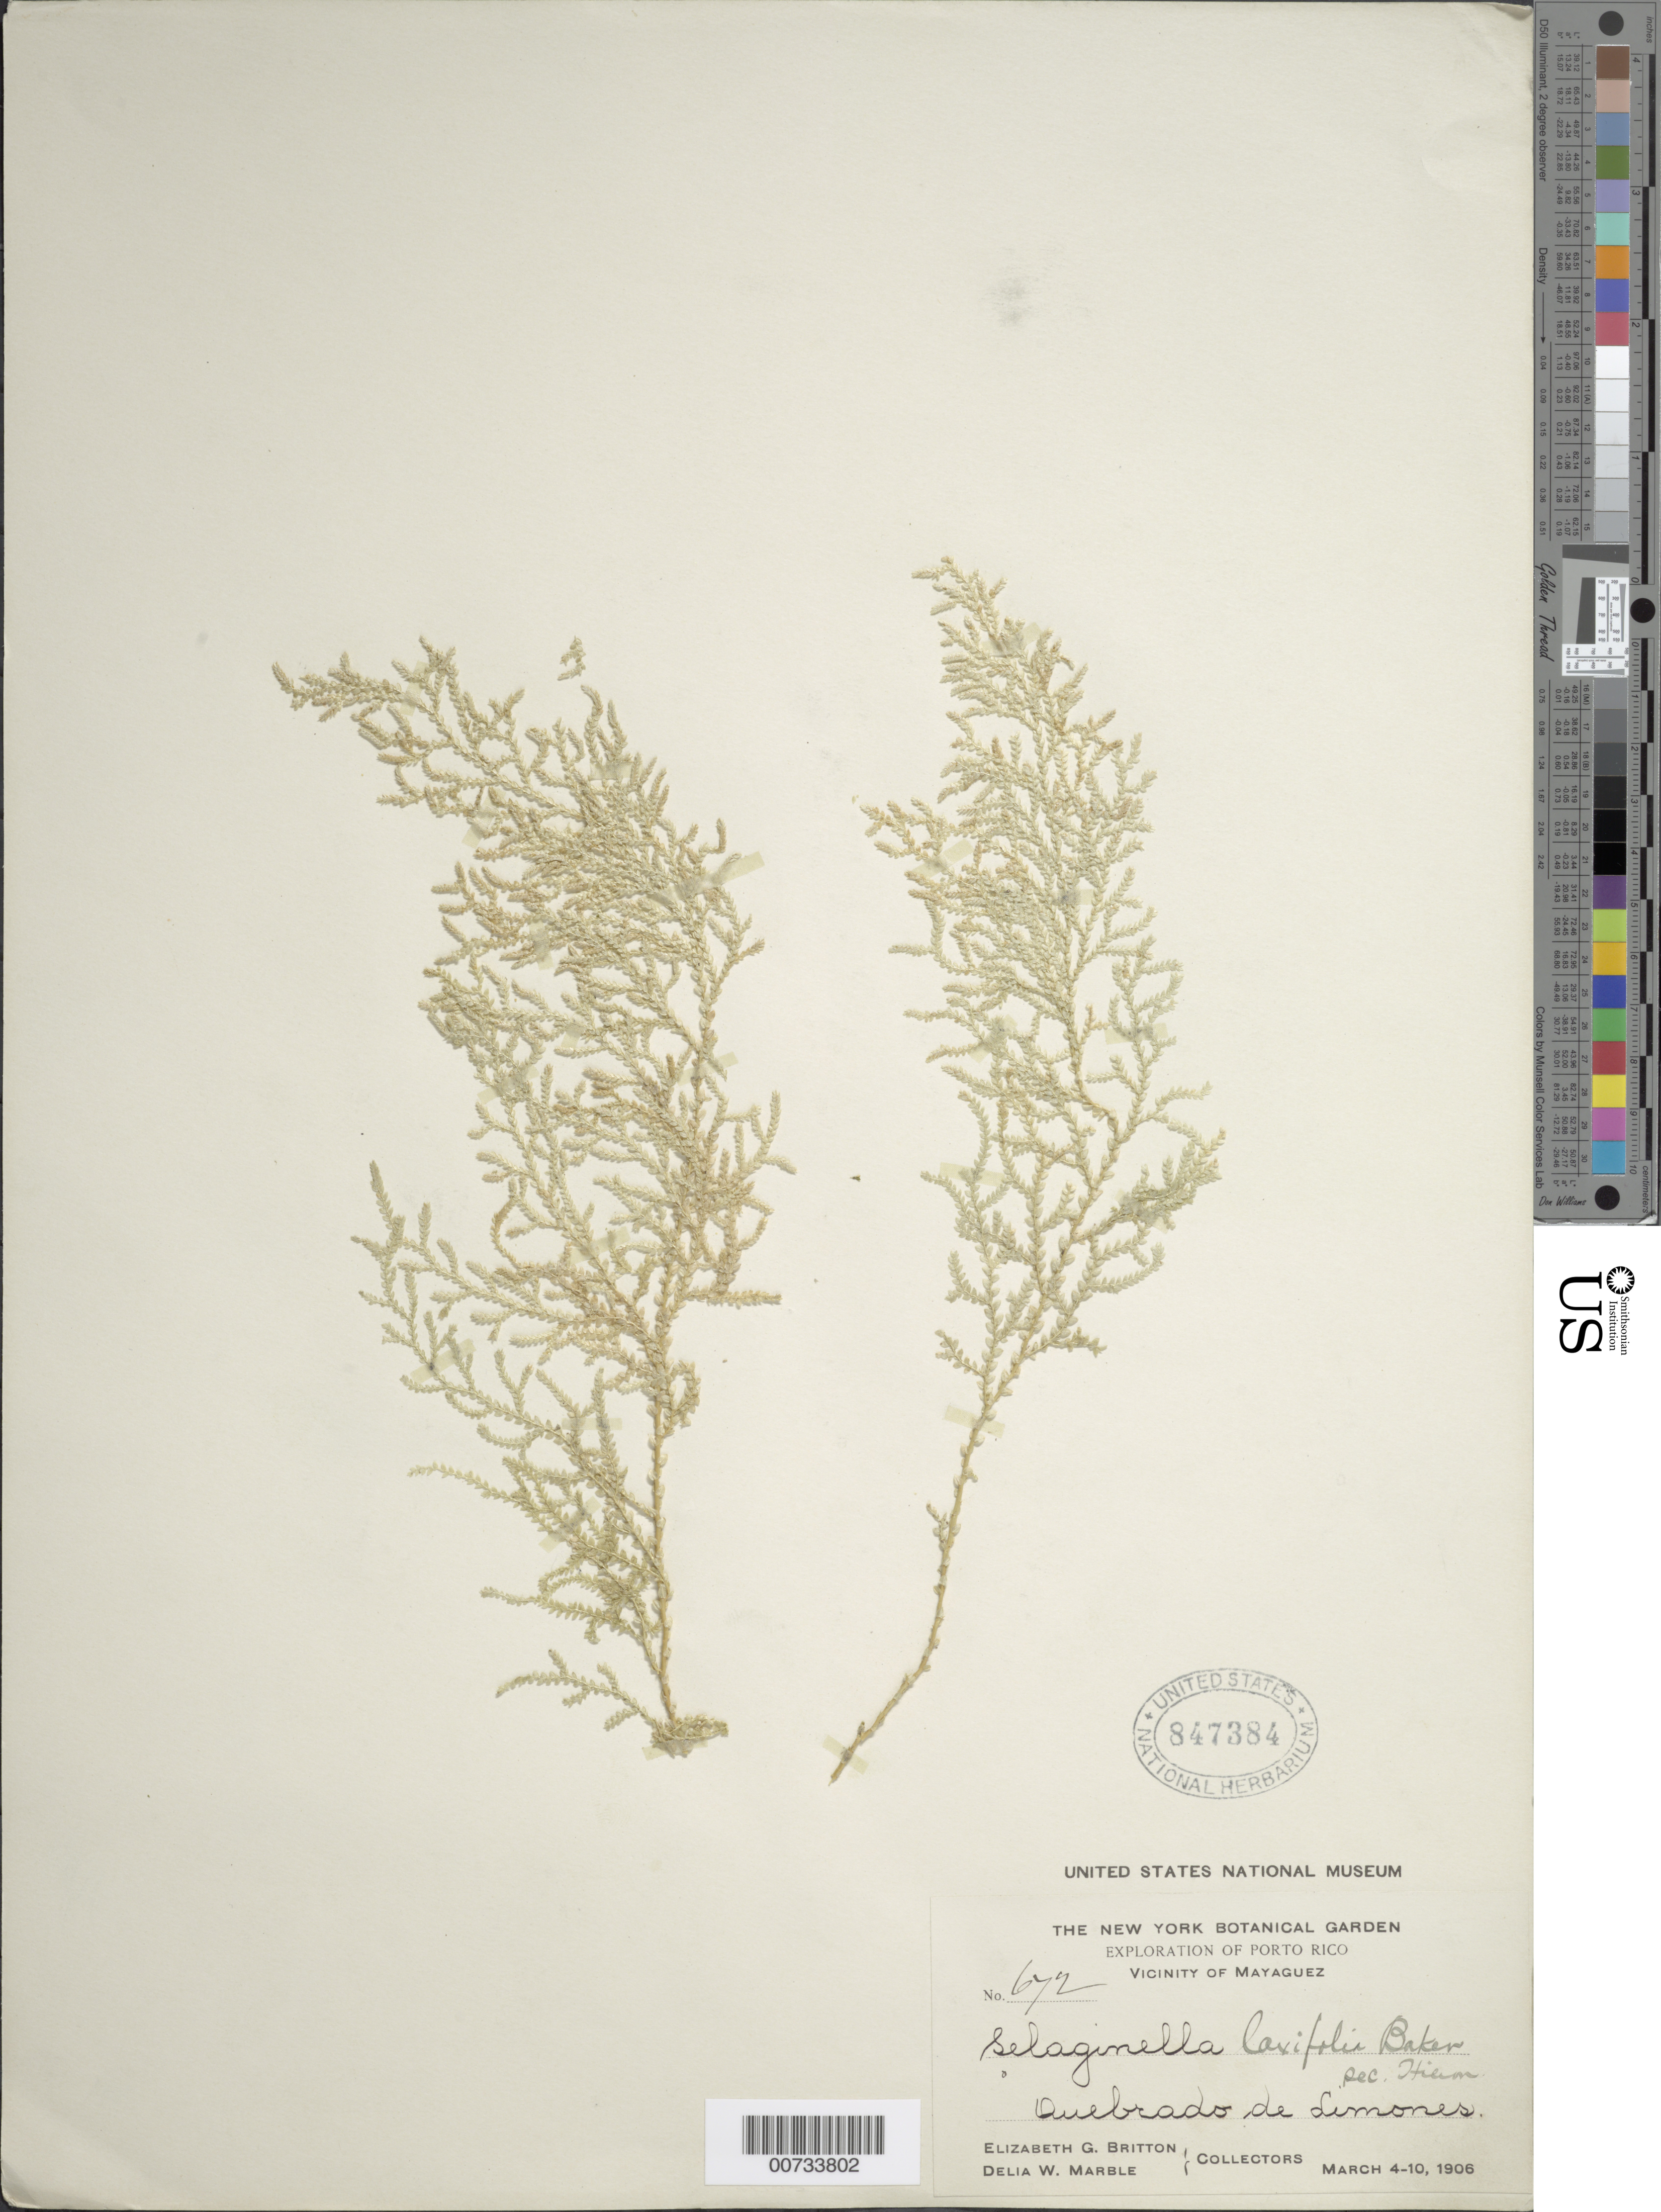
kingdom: Plantae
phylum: Tracheophyta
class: Lycopodiopsida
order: Selaginellales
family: Selaginellaceae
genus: Selaginella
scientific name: Selaginella laxifolia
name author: Baker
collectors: E. G. Britton & D. W. Marble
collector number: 672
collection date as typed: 04 Mar 1906 to 10 Mar 1906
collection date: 1906-03-04/1906-03-10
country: Puerto Rico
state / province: Mayagüez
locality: Quebrada Limones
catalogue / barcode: US 847384